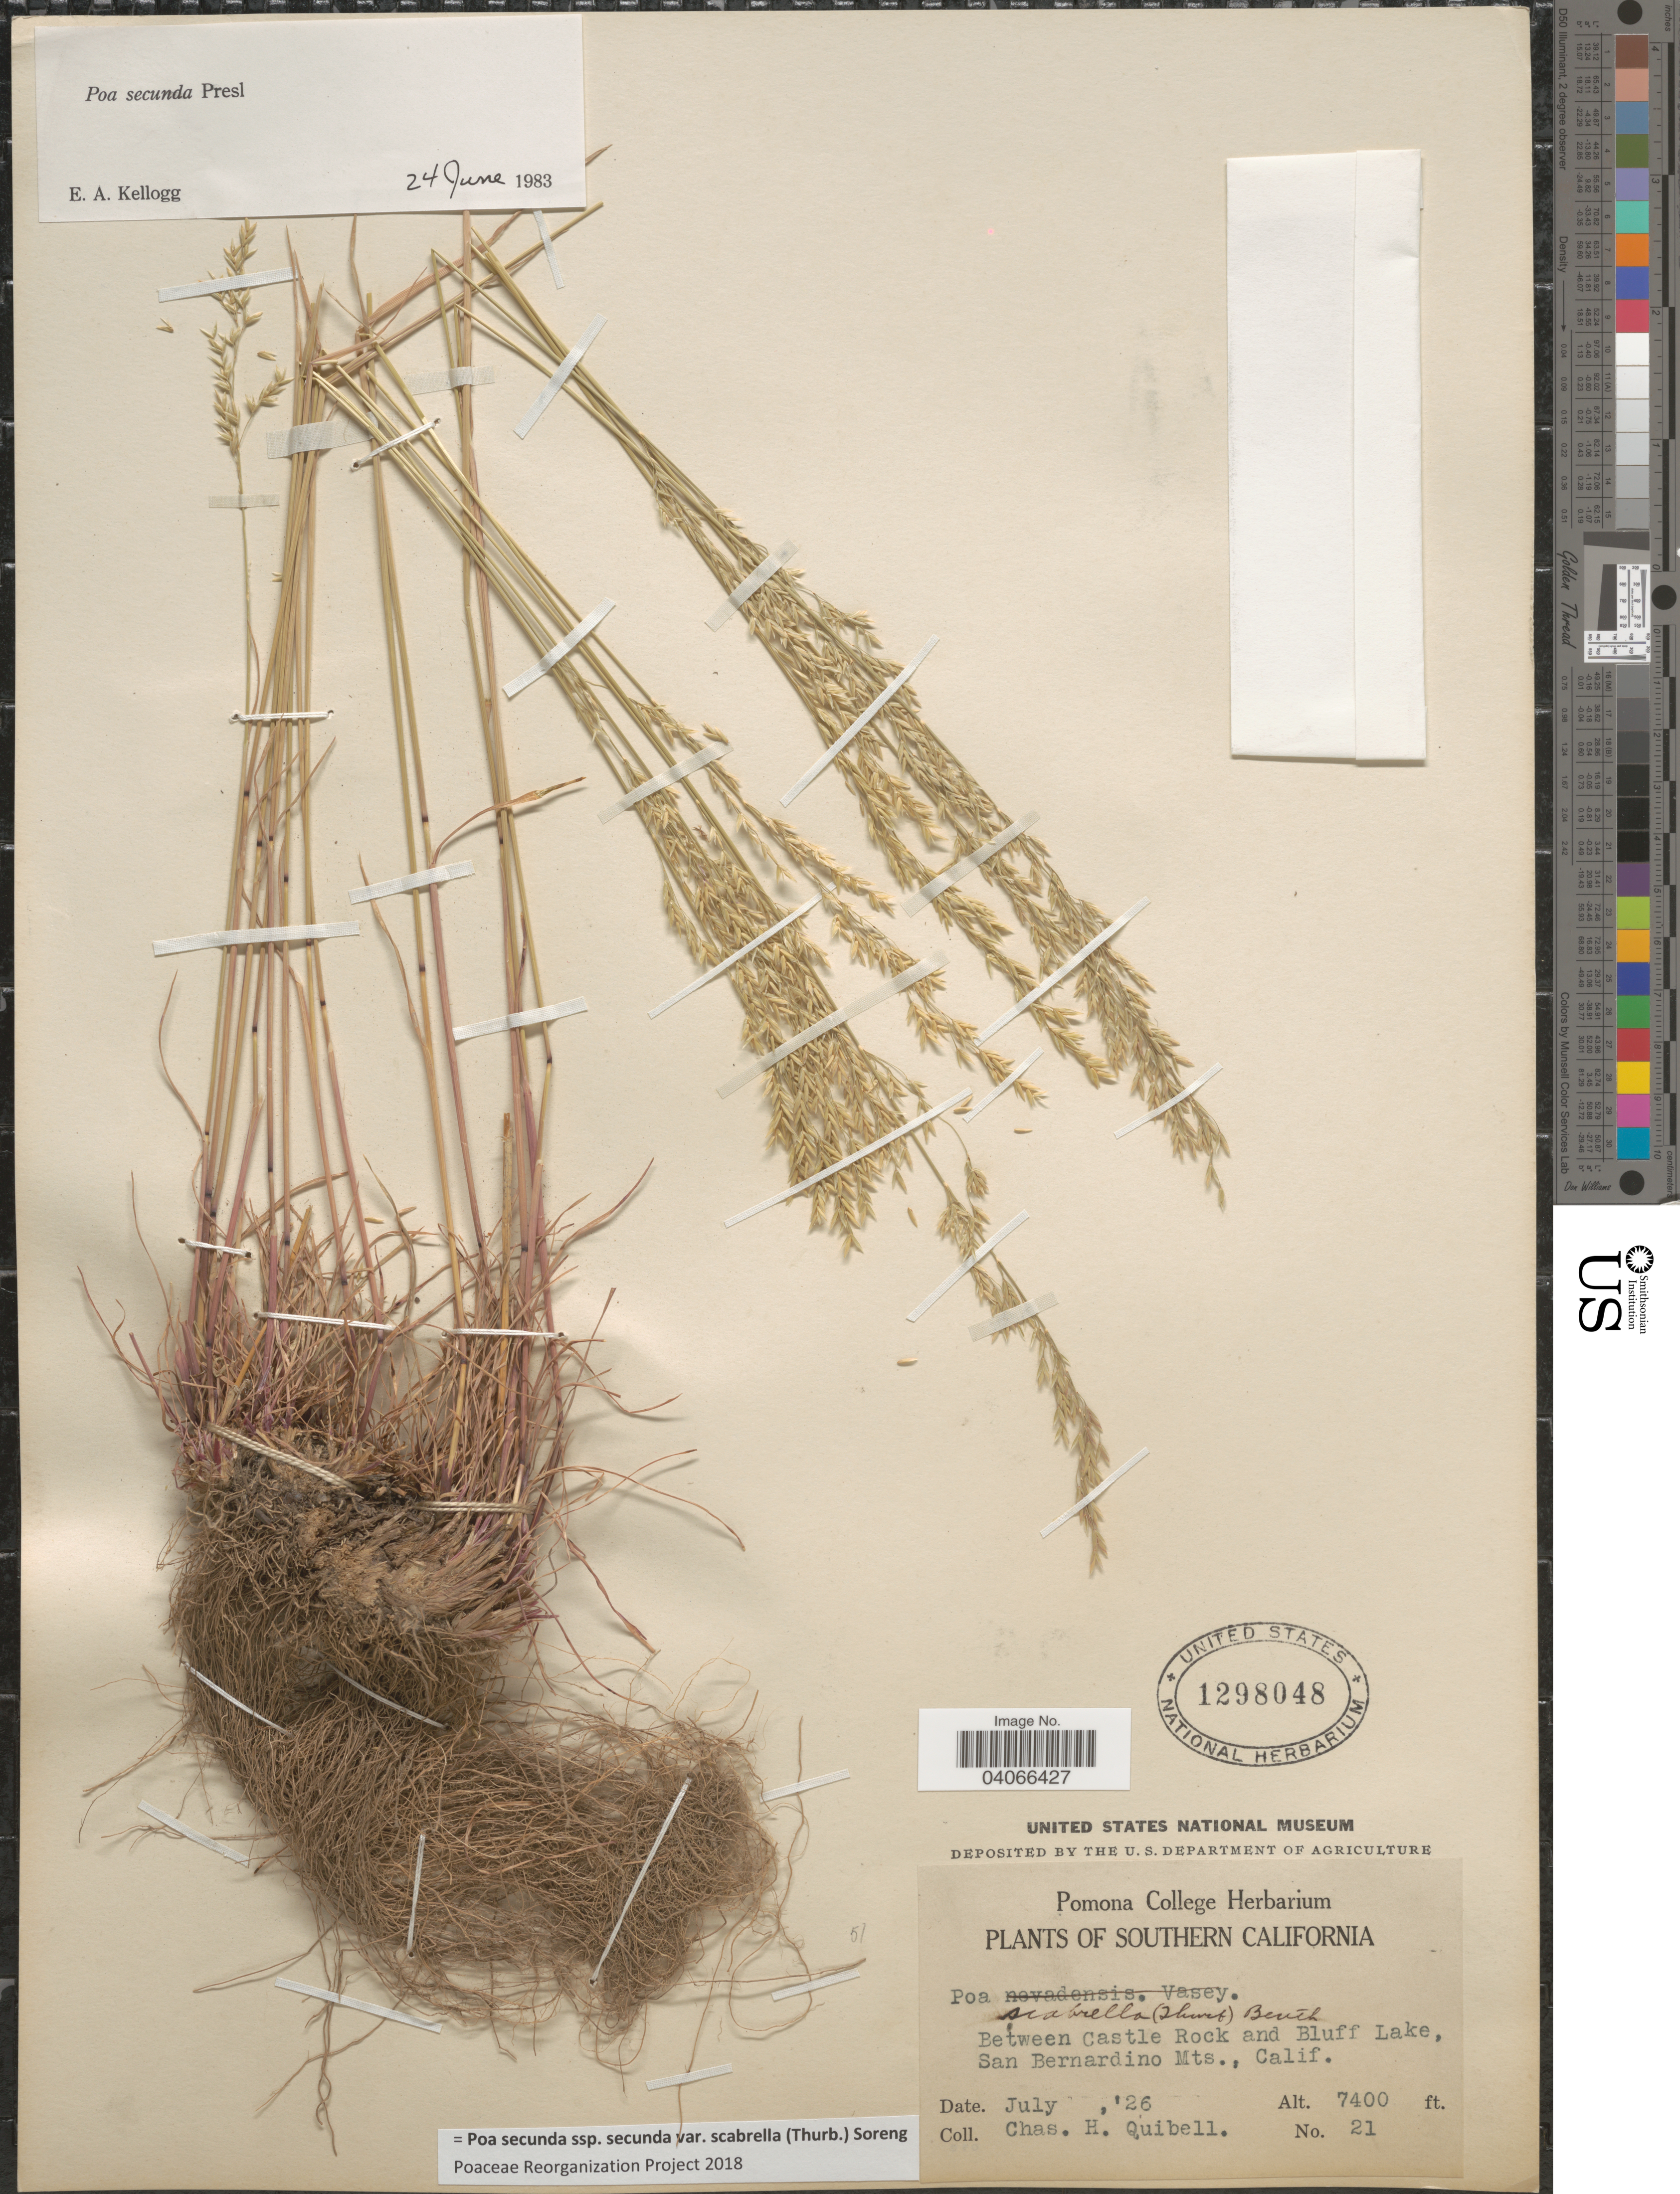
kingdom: Plantae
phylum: Tracheophyta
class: Liliopsida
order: Poales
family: Poaceae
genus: Poa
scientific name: Poa secunda subsp. secunda var. scabrella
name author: (Thurb.) Soreng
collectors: C. Quibell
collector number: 21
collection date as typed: Transcribed d/m/y: /7/26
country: United States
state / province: California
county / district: San Bernardino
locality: Southern California. Between Castle Rock and Bluff Lake, San Bernardino Mts.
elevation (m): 2256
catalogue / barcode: US 1298048